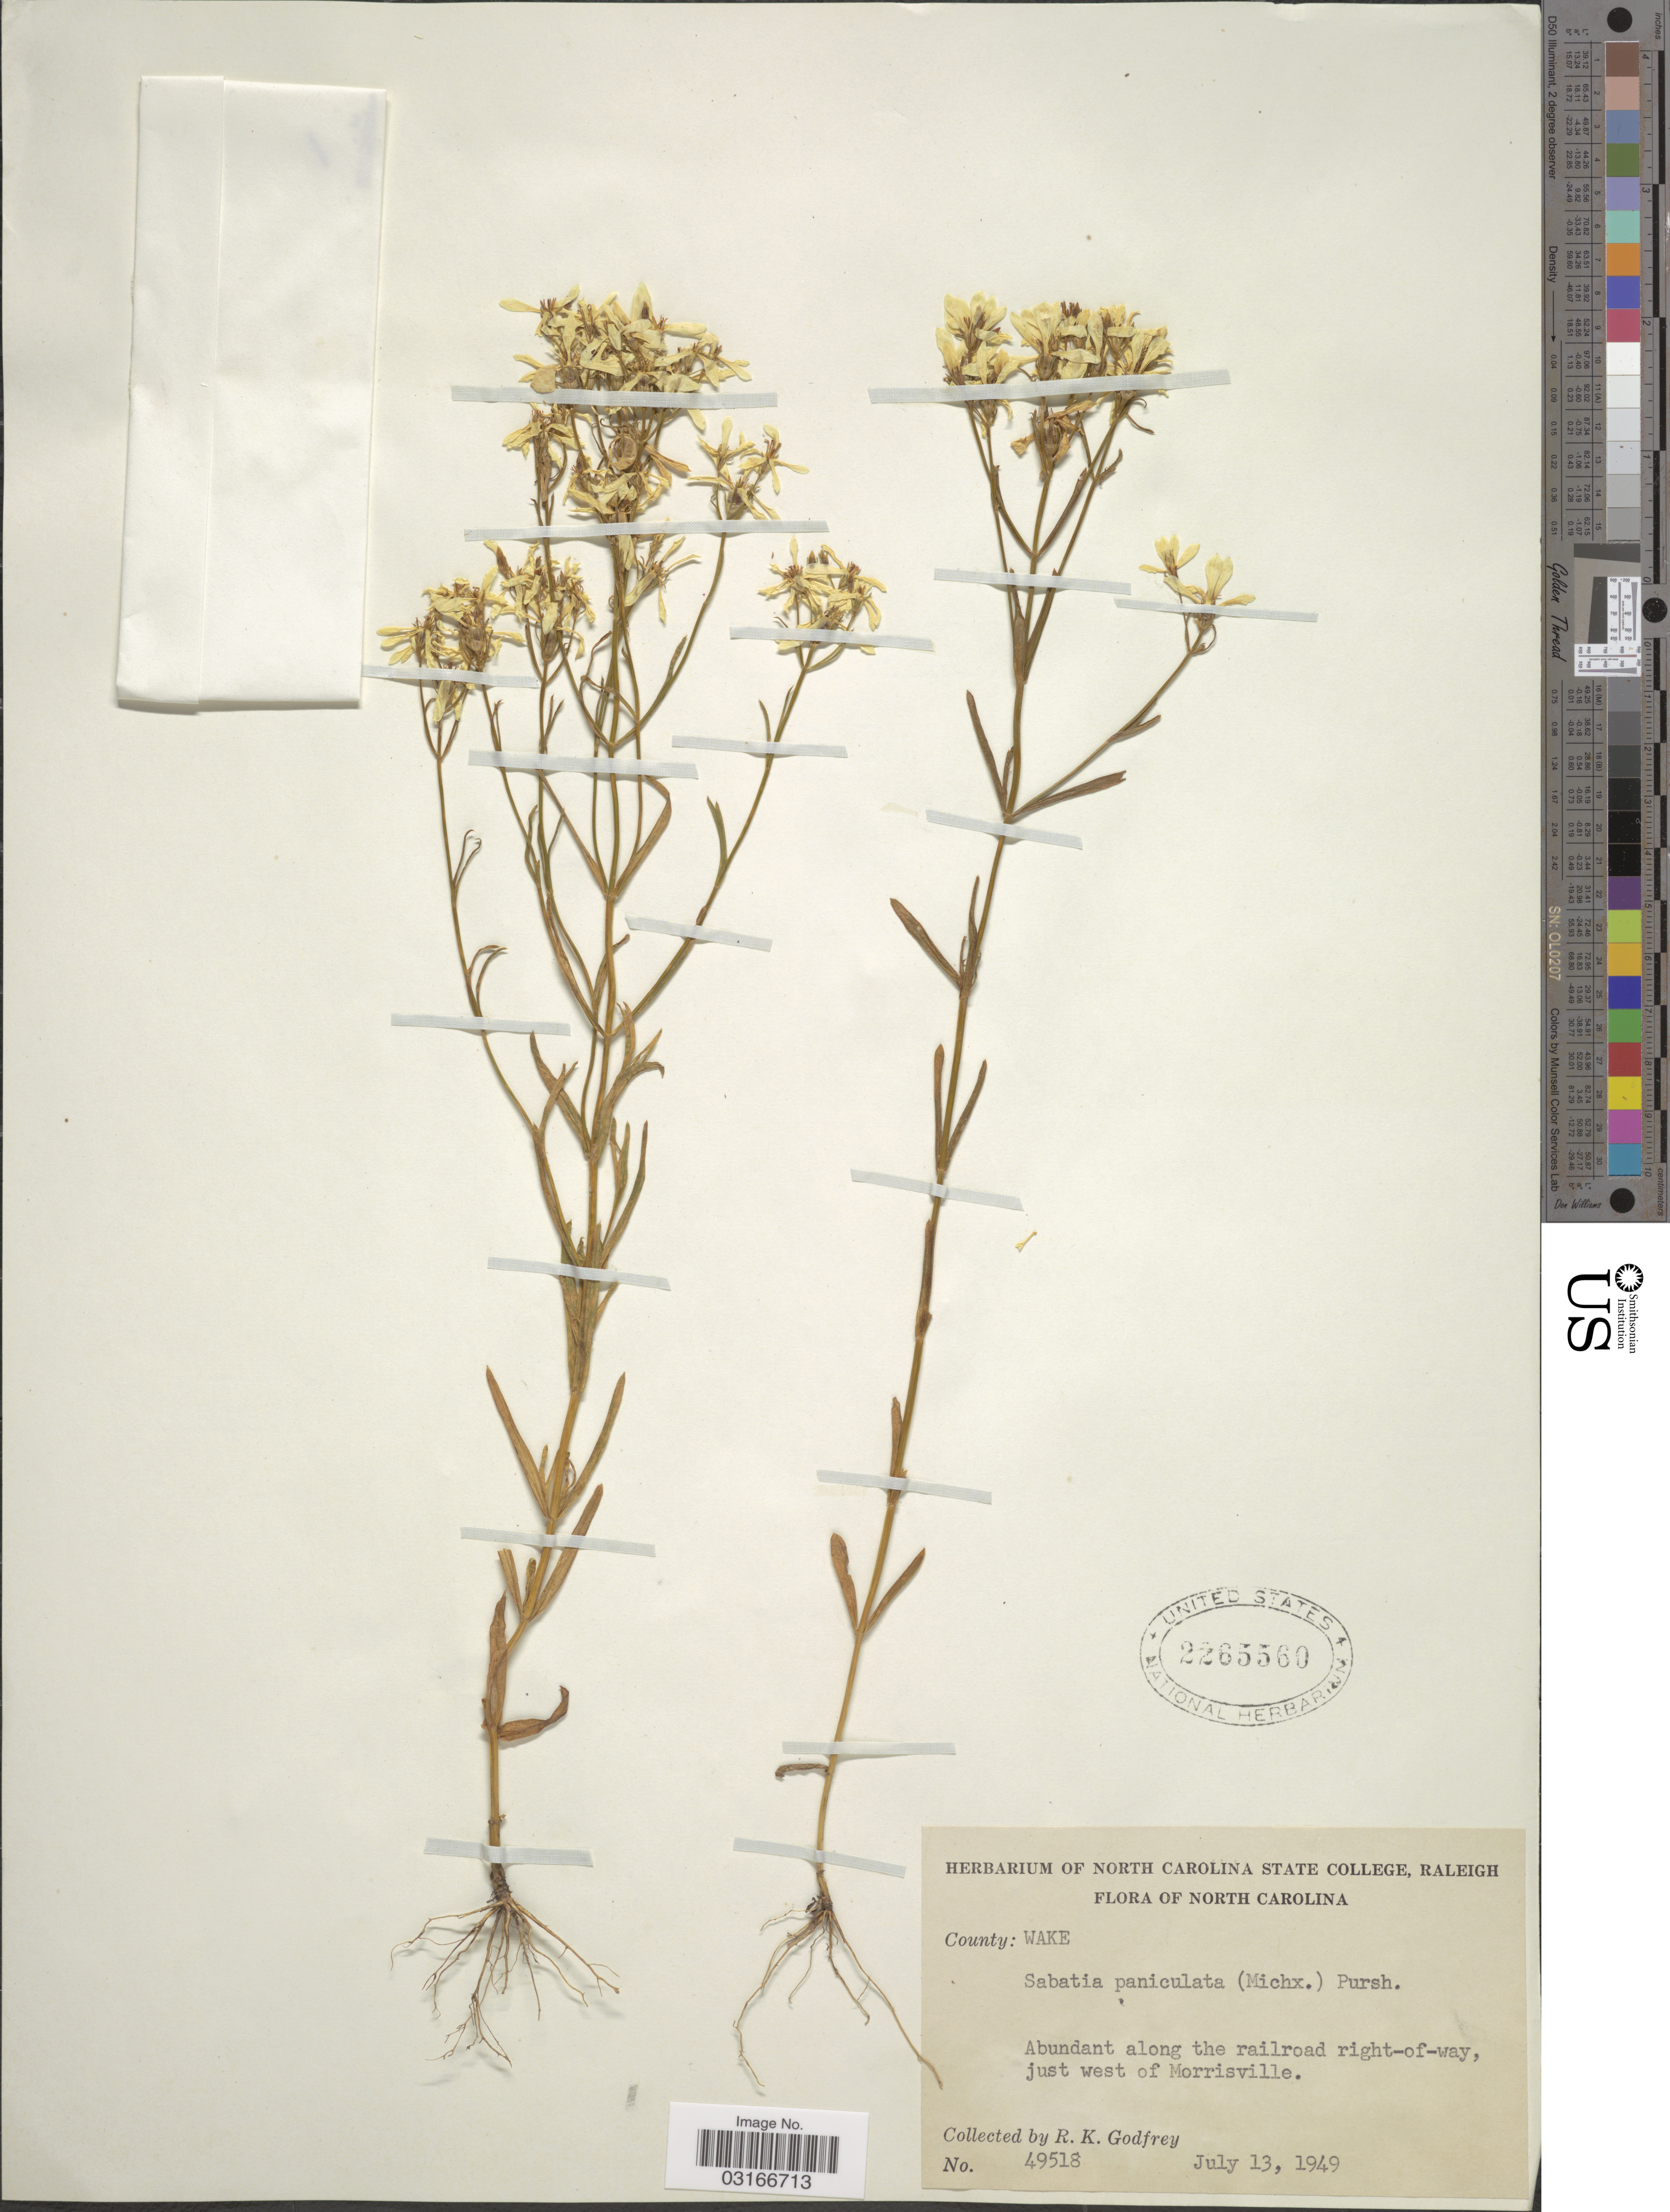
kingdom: Plantae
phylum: Tracheophyta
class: Magnoliopsida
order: Gentianales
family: Gentianaceae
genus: Sabatia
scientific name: Sabatia paniculata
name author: (Michx.) Pursh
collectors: R. K. Godfrey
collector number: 49518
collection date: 1949-07-13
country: United States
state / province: North Carolina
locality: County: Wake. Abundant along the railroad right-of-way, just west of Morrisville.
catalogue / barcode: US 2265560